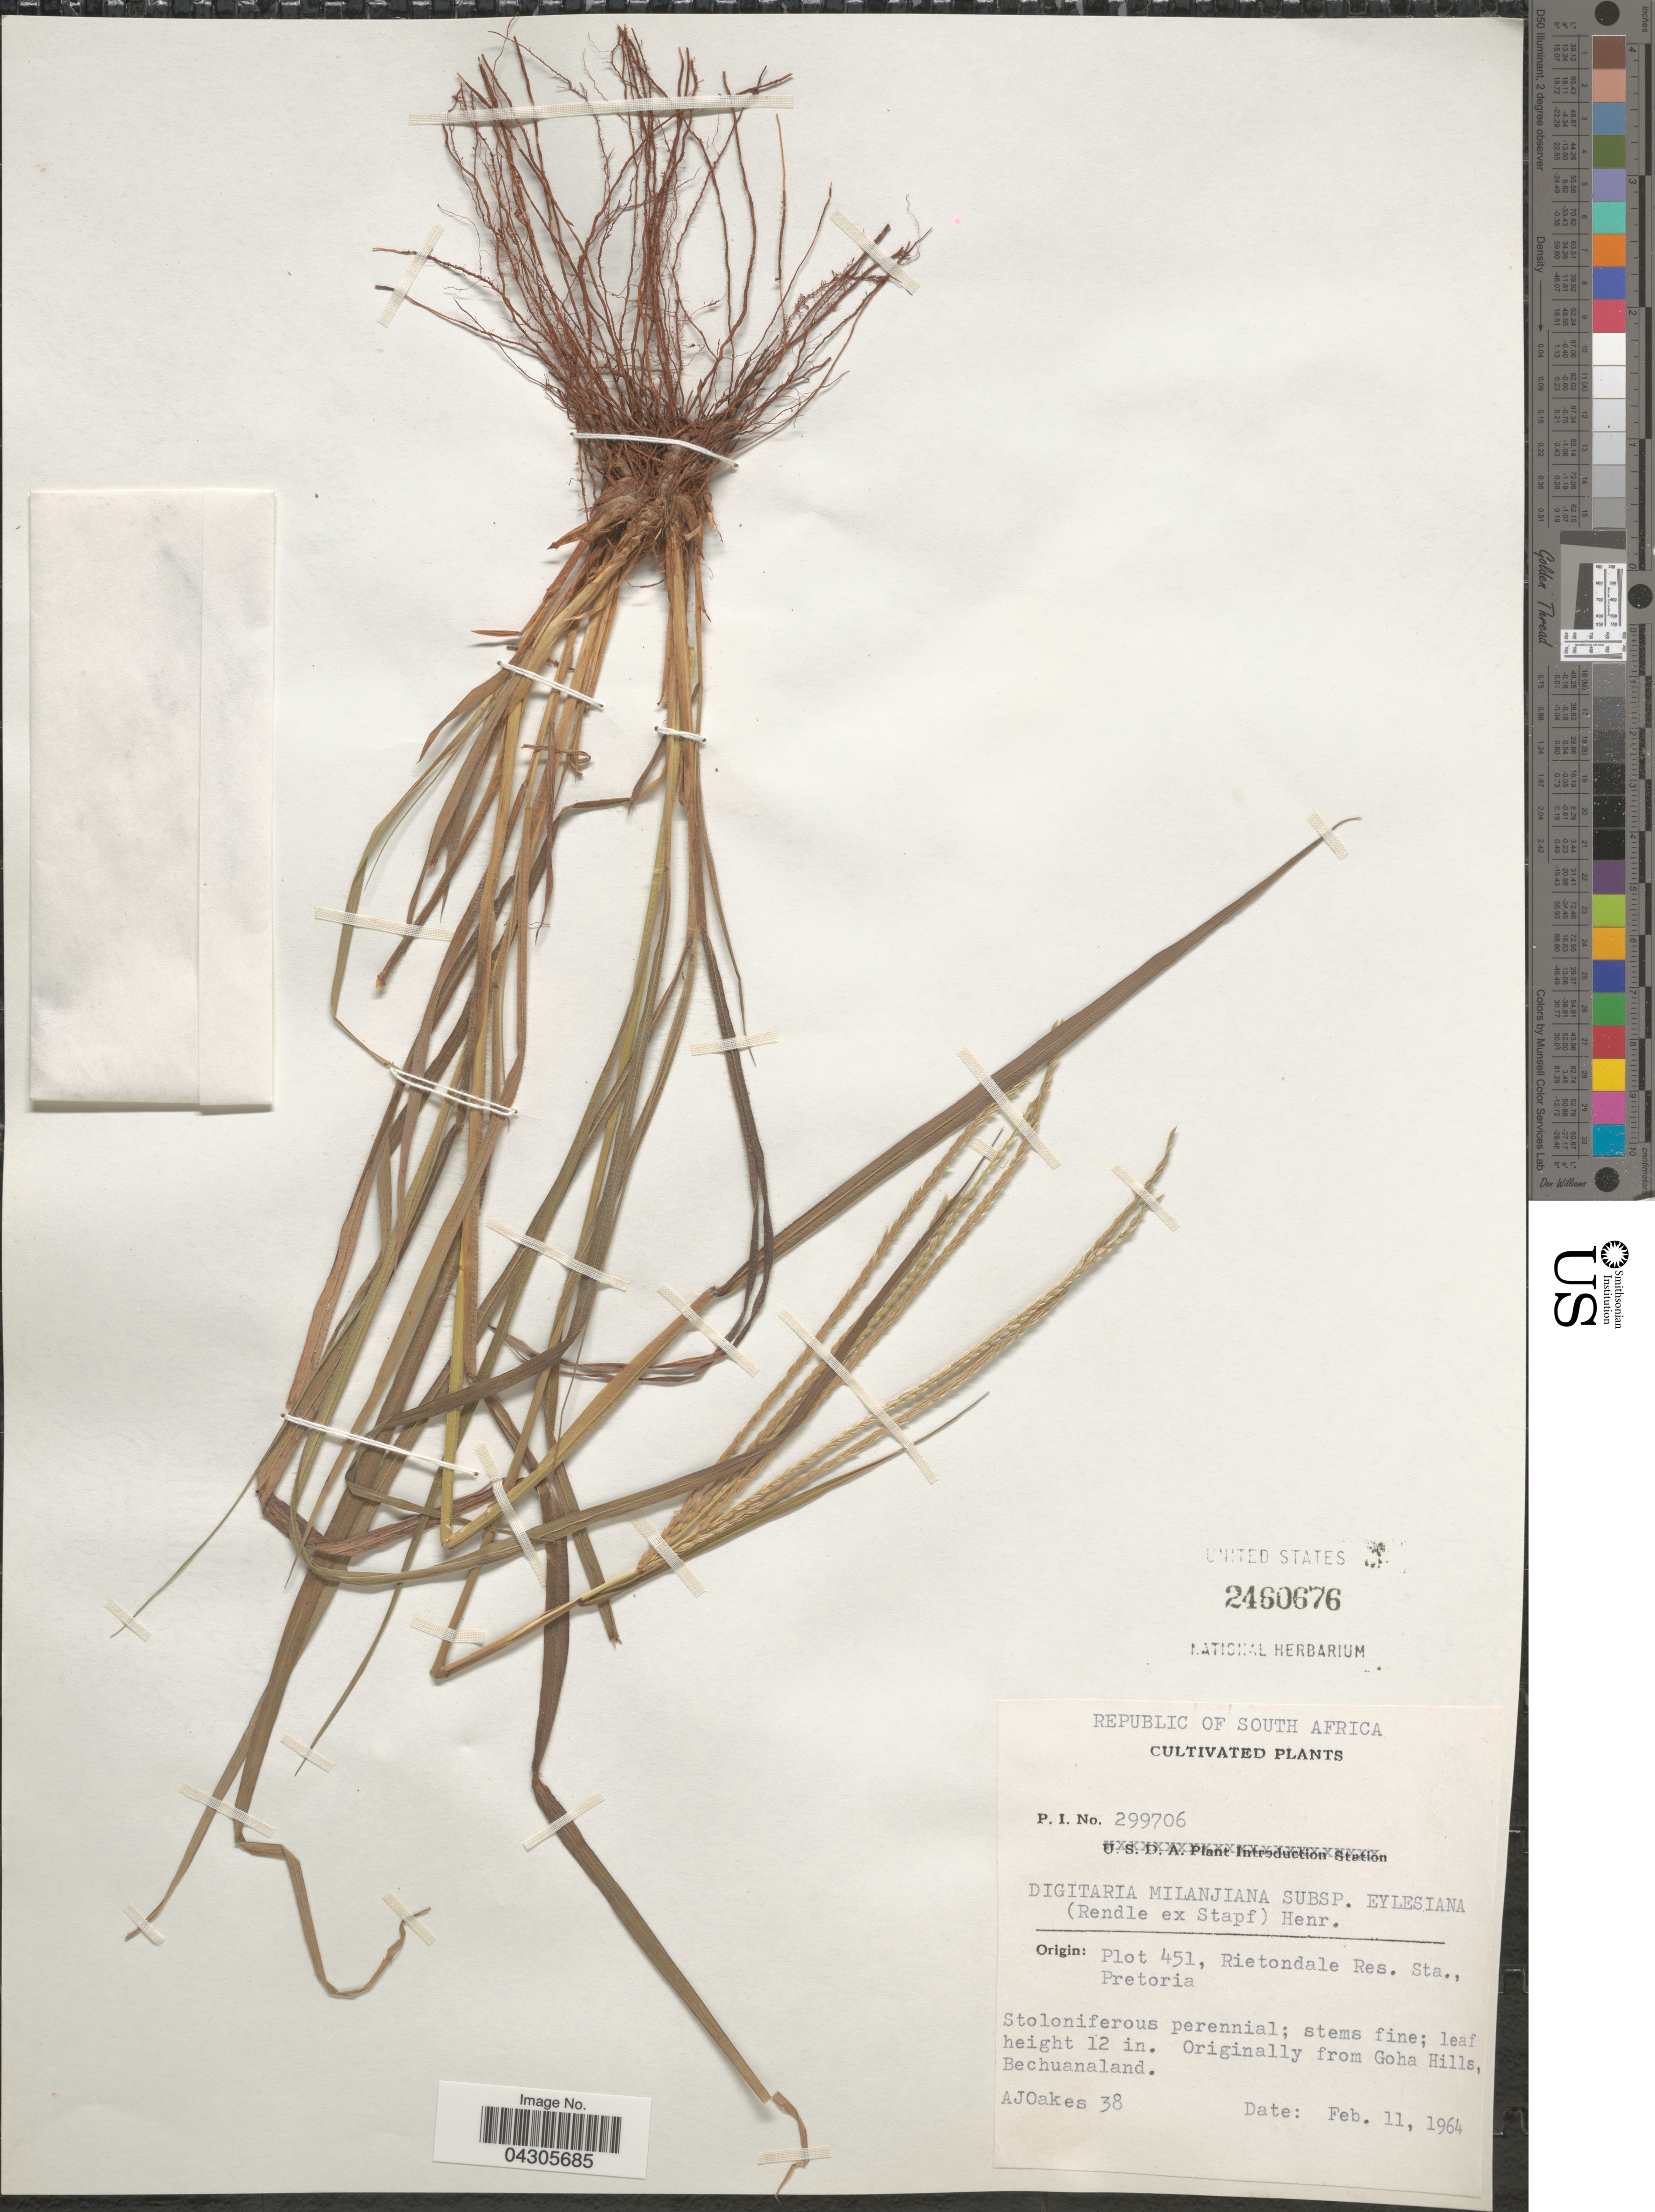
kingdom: Plantae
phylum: Tracheophyta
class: Liliopsida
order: Poales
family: Poaceae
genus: Digitaria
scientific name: Digitaria milanjiana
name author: (Rendle) Stapf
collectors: A. Oakes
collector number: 38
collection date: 1964-02-11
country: South Africa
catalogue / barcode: US 2460676